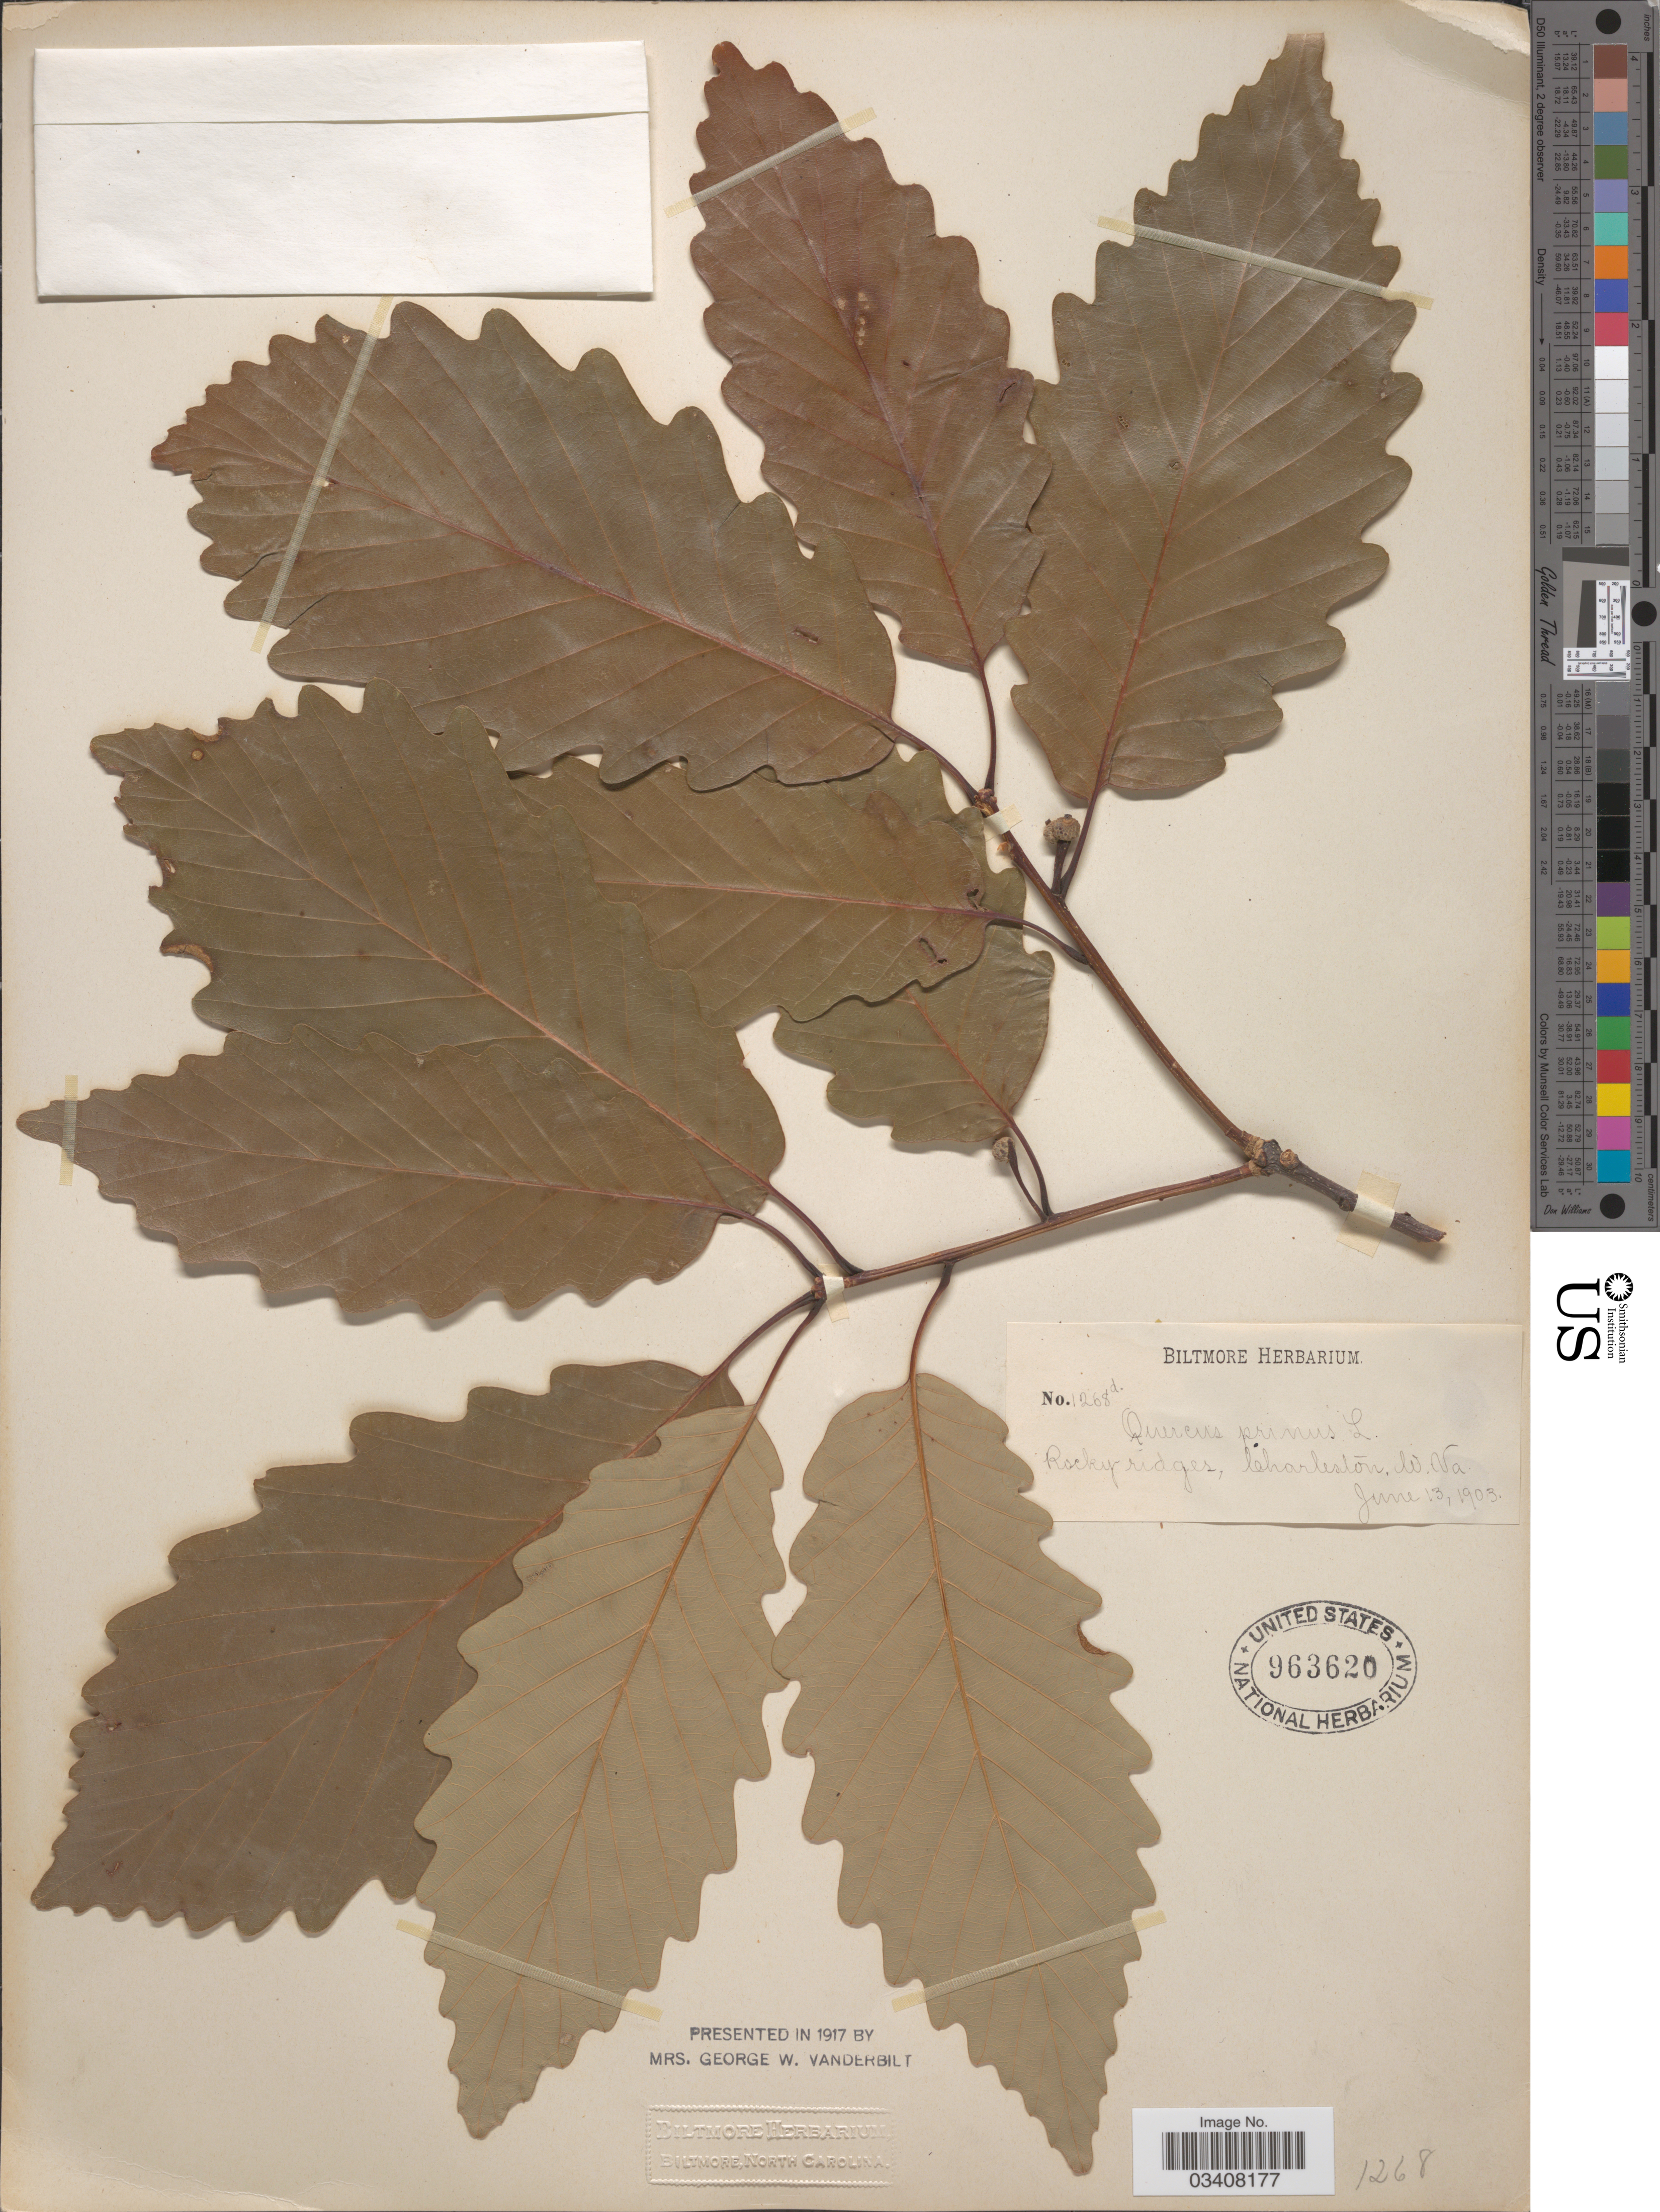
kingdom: Plantae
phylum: Tracheophyta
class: Magnoliopsida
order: Fagales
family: Fagaceae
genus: Quercus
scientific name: Quercus prinus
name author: L.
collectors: ex herb. Biltmore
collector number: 1268d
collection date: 1903-06-13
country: United States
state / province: West Virginia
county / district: Kanawha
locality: Charleston.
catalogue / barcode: US 963620